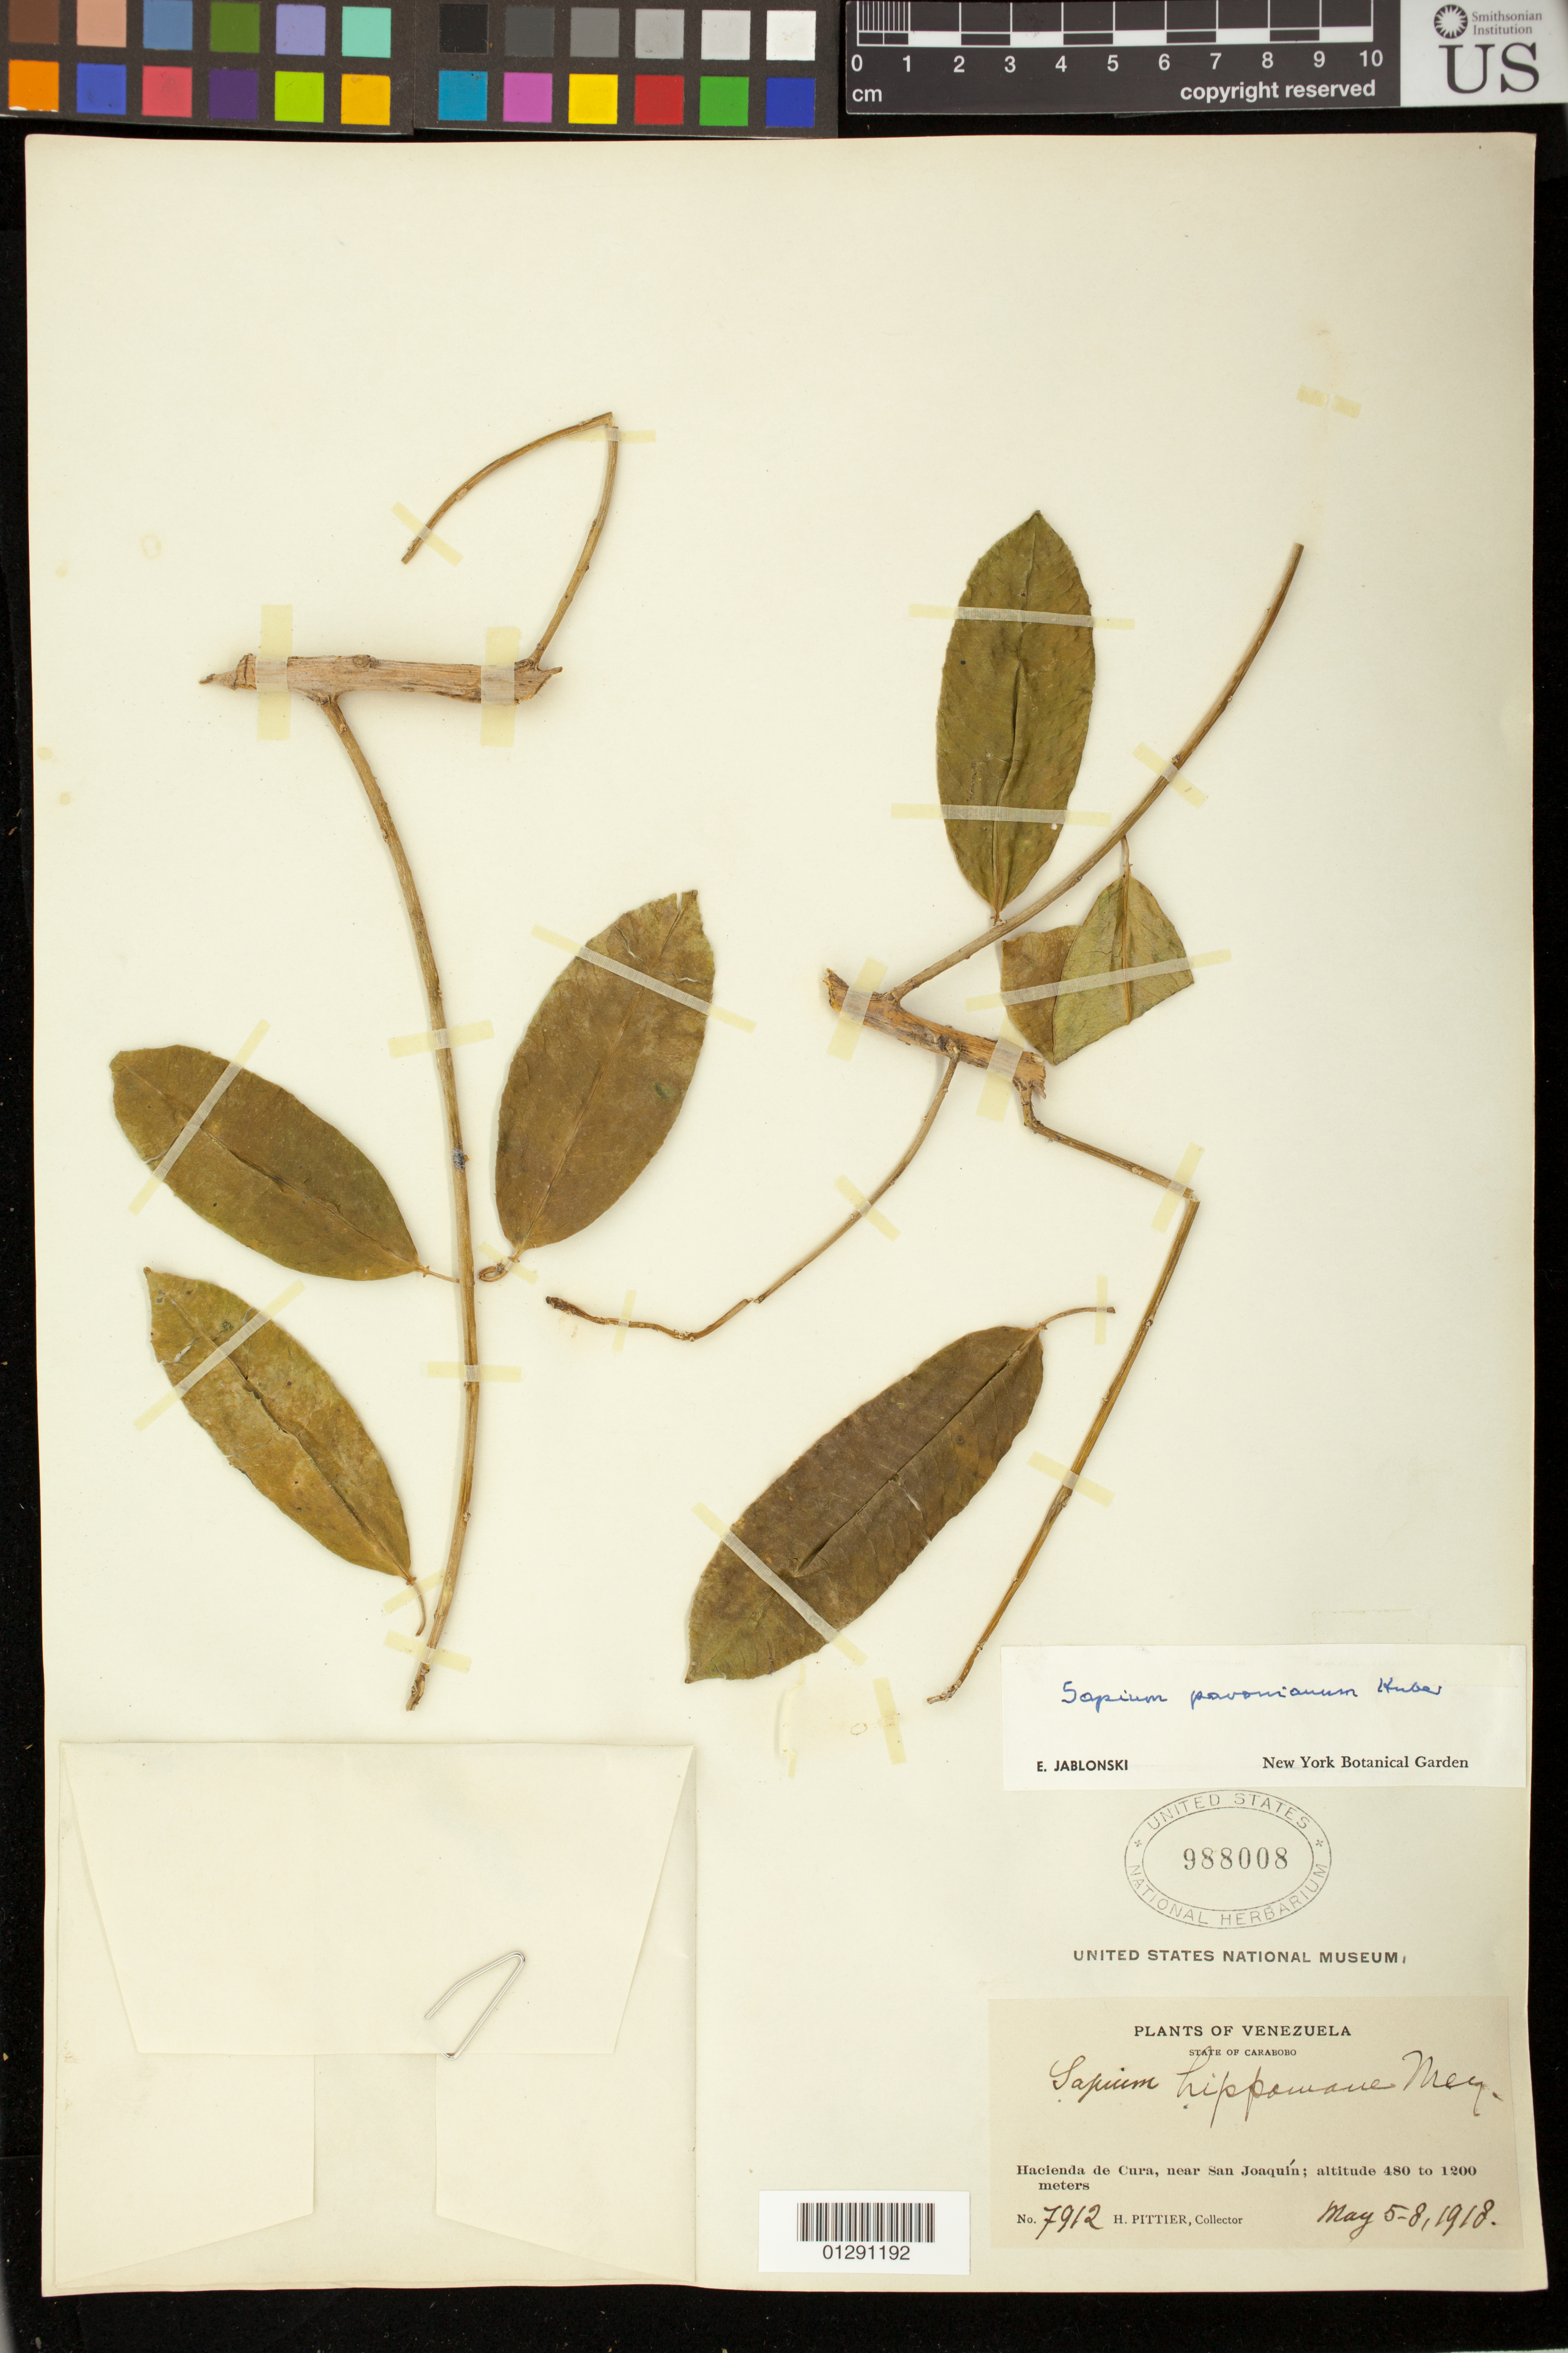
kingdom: Plantae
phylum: Tracheophyta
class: Magnoliopsida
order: Malpighiales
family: Euphorbiaceae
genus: Sapium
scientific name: Sapium glandulatum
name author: (Vell.) Pax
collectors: H. F. Pittier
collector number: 7912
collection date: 1918-05-05/1918-05-08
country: Venezuela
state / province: Carabobo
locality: Hacienda de Cura, near San Joaquin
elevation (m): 480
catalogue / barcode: US 988008